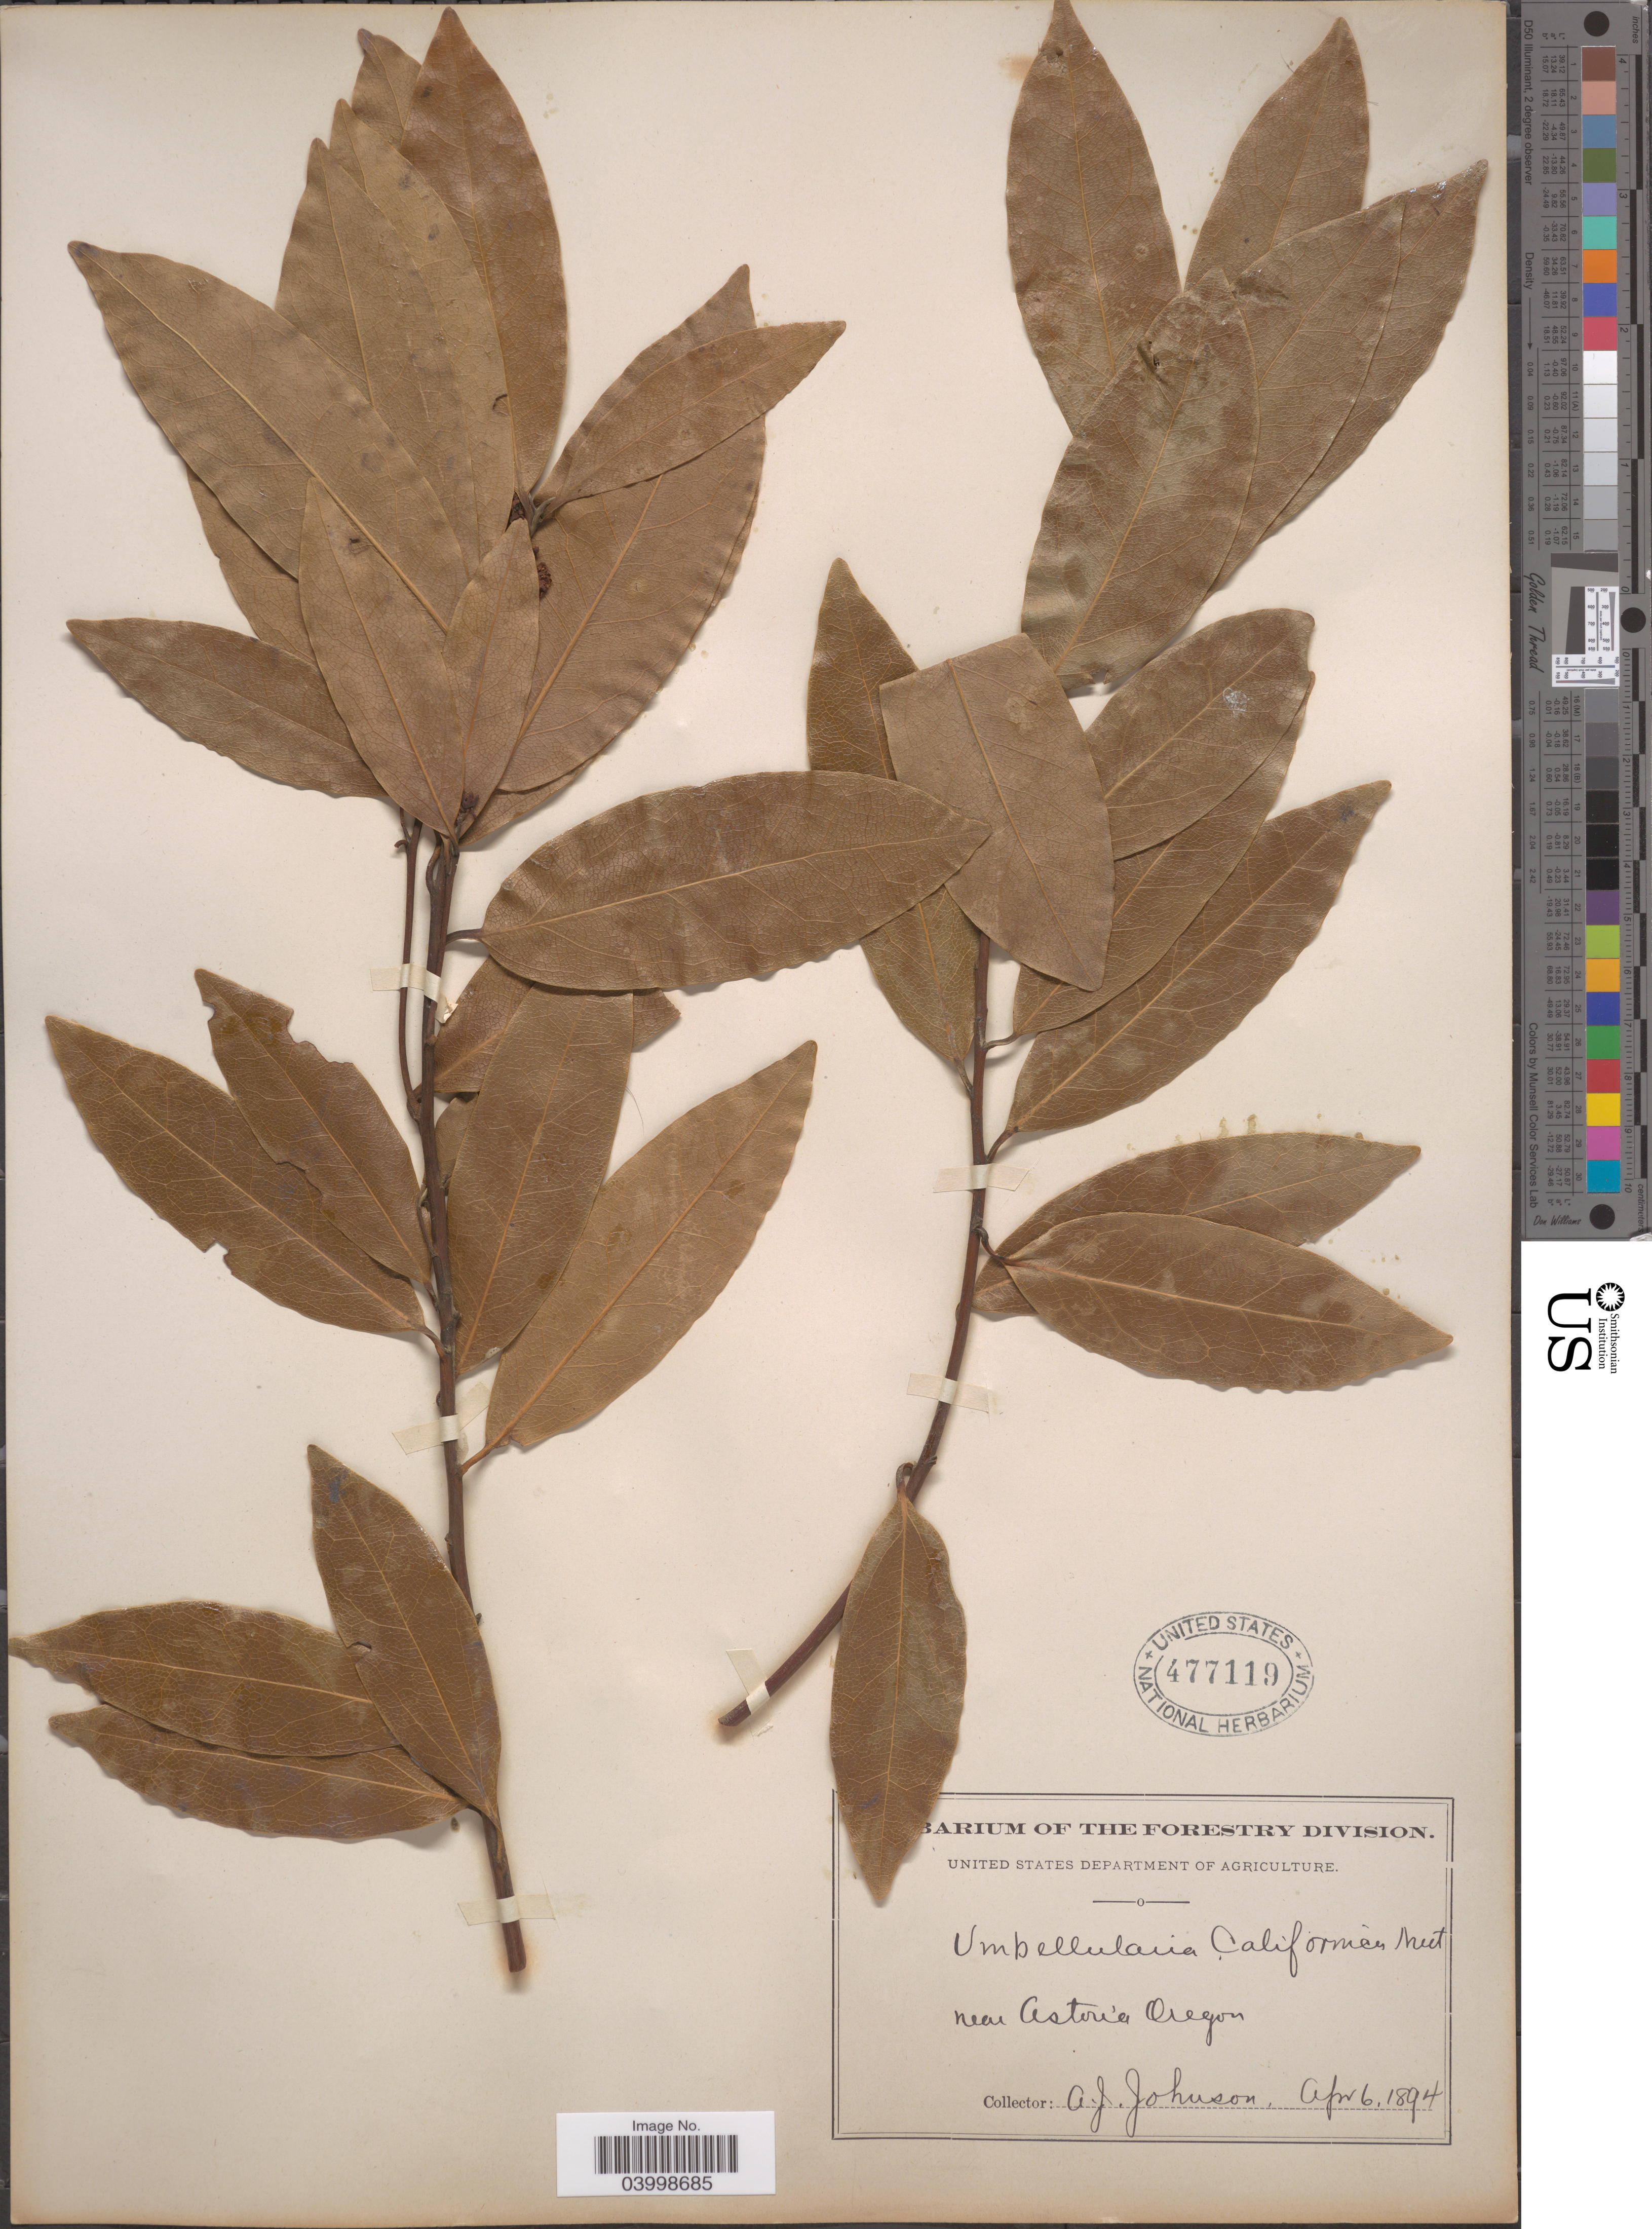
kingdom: Plantae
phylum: Tracheophyta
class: Magnoliopsida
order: Laurales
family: Lauraceae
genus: Umbellularia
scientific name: Umbellularia californica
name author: (Hook. & Arn.) Nutt.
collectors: A. Johnson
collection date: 1894-04-06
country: United States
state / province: Oregon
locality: Near Astoria.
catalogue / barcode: US 477119